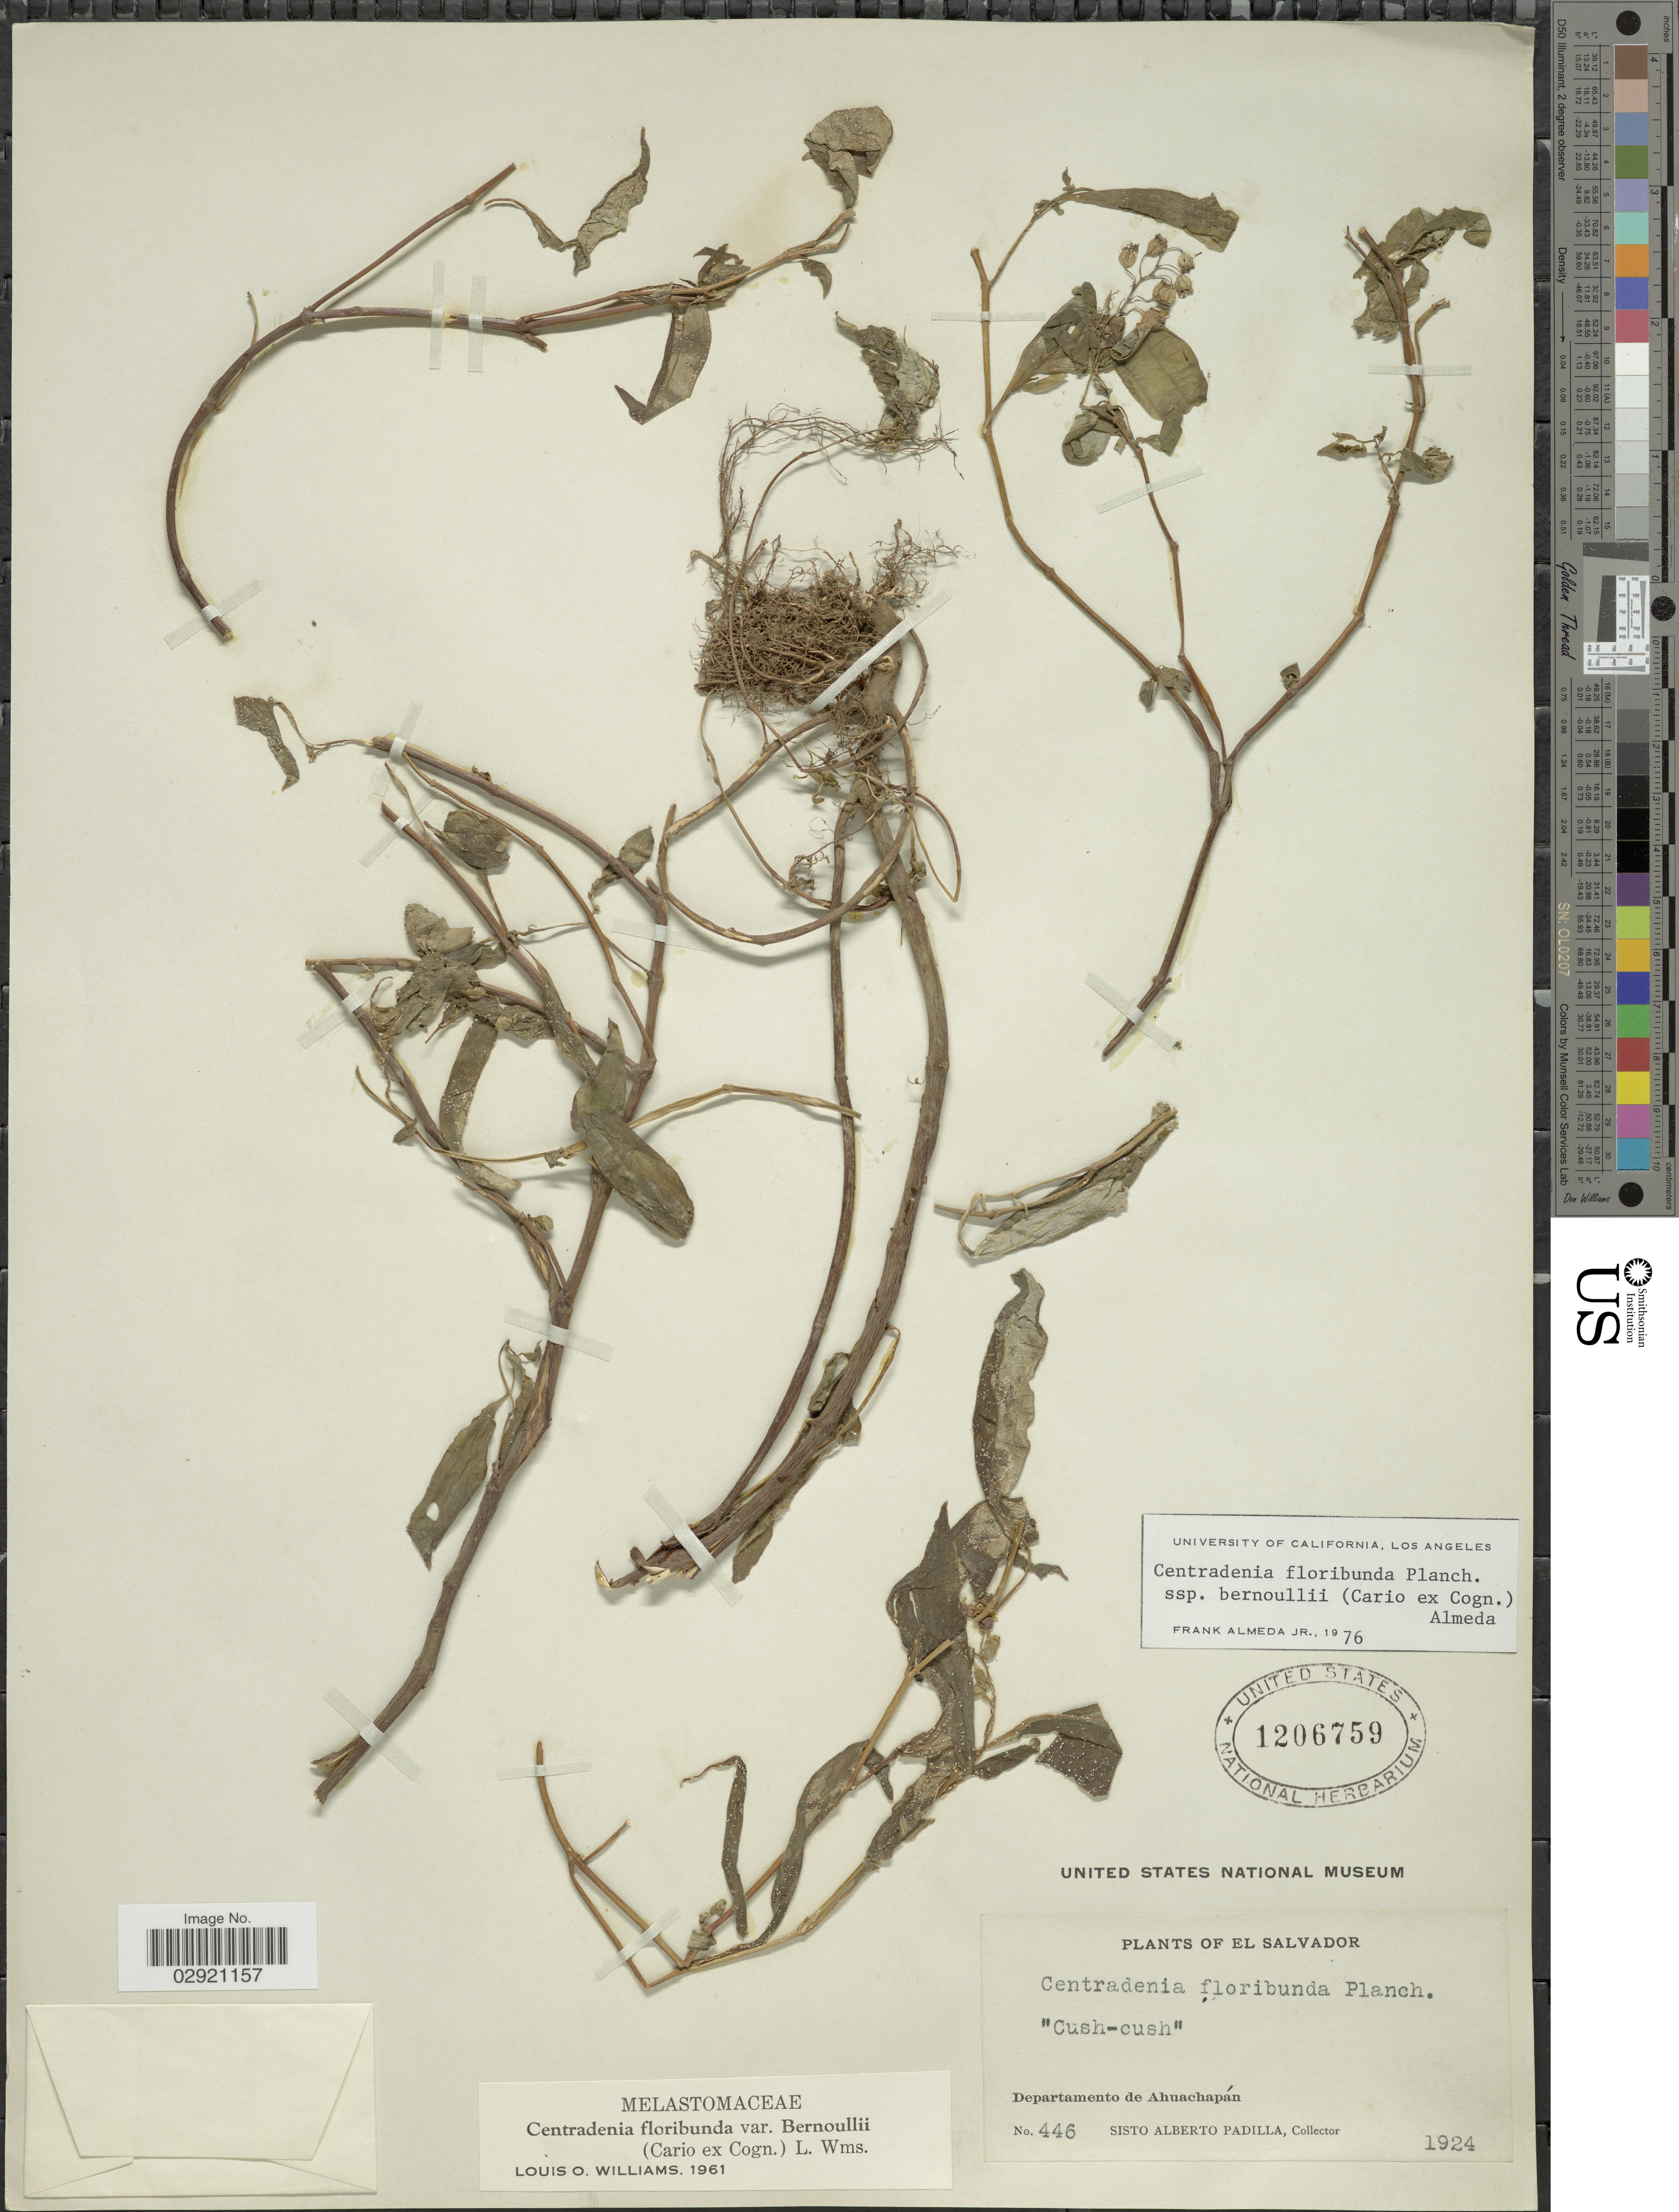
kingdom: Plantae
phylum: Tracheophyta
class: Magnoliopsida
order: Myrtales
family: Melastomataceae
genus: Centradenia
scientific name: Centradenia floribunda subsp. bernoulli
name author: (Cario ex Cogn.) Almeda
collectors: S. A. Padilla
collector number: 446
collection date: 1924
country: El Salvador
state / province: Ahuachapan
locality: Departamento de Ahuachapán.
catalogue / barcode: US 1206759